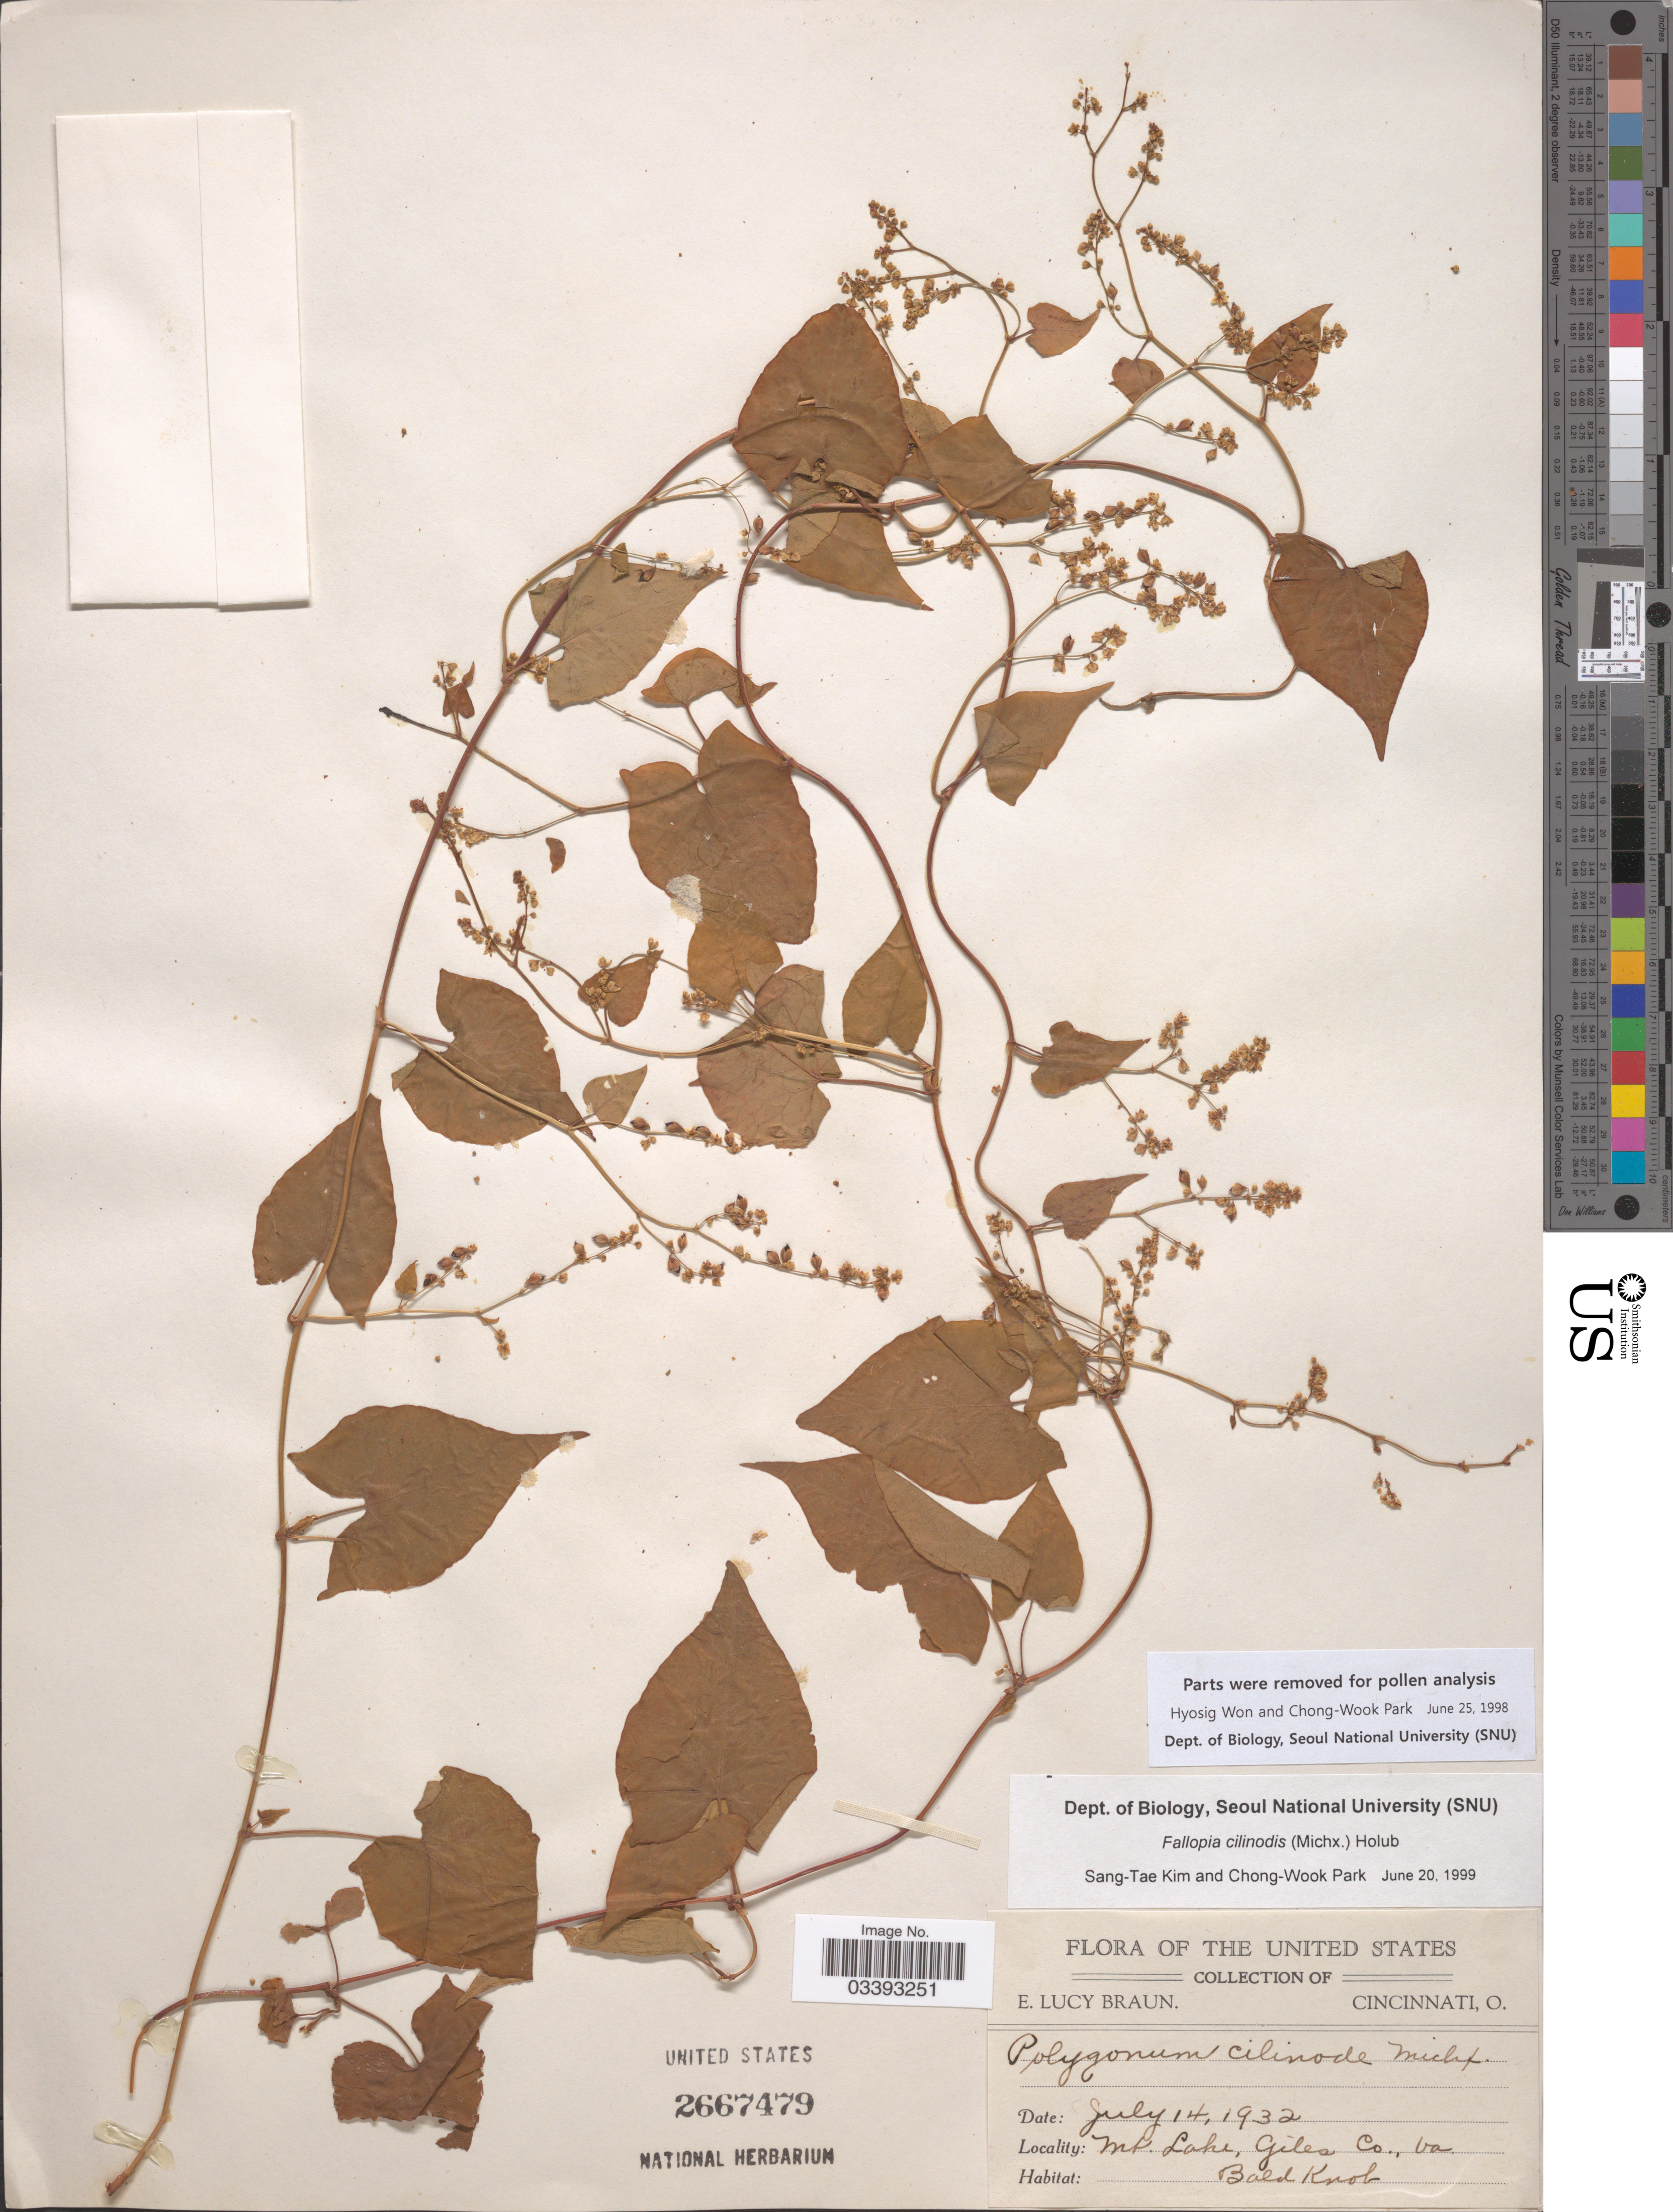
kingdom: Plantae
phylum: Tracheophyta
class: Magnoliopsida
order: Caryophyllales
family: Polygonaceae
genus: Fallopia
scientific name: Fallopia cilinodis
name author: (Michx.) Holub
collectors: E. L. Braun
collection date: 1932-07-14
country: United States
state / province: Virginia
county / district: Giles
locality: Mt. Lake, Giles Co. Bald Knob.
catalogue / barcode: US 2667479